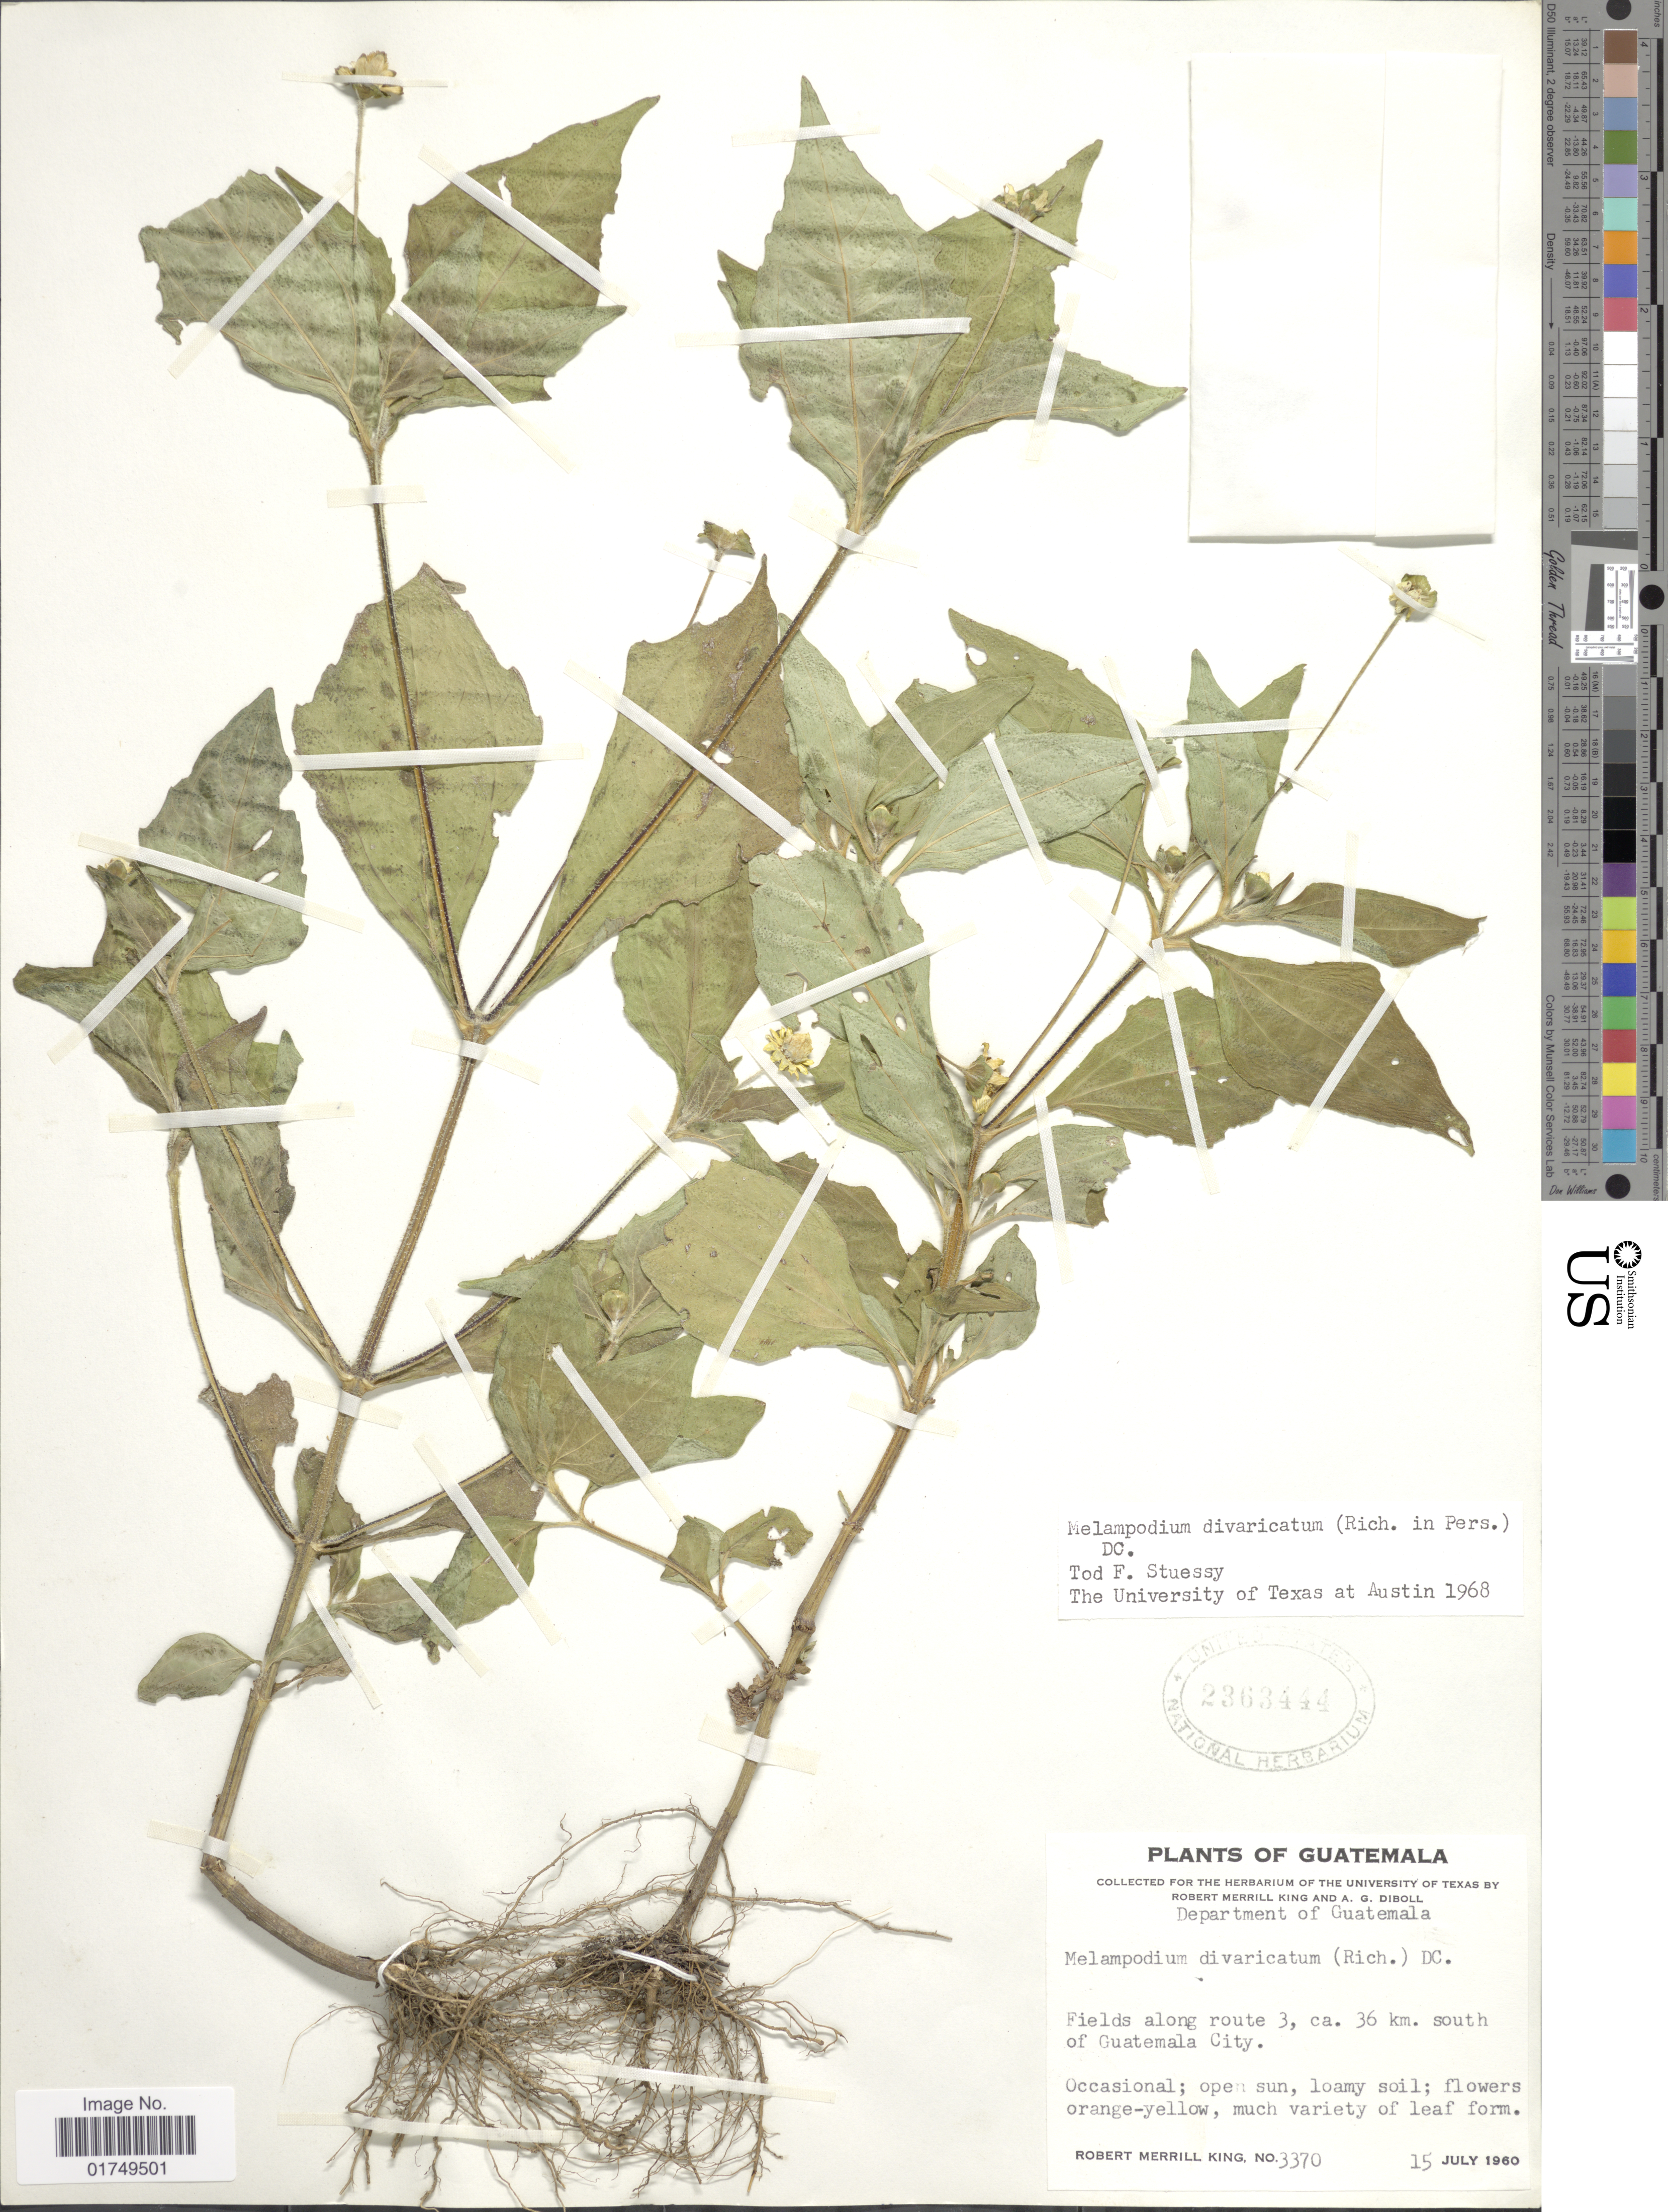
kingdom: Plantae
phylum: Tracheophyta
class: Magnoliopsida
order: Asterales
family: Asteraceae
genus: Melampodium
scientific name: Melampodium divaricatum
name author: (Rich.) DC.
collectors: R. M. King & A. Diboll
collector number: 3370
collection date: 1960-07-15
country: Guatemala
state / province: Guatemala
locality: Department of Guatamala, Fields along route 3, ca. 36 km. south of Guatemale City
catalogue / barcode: US 2363444